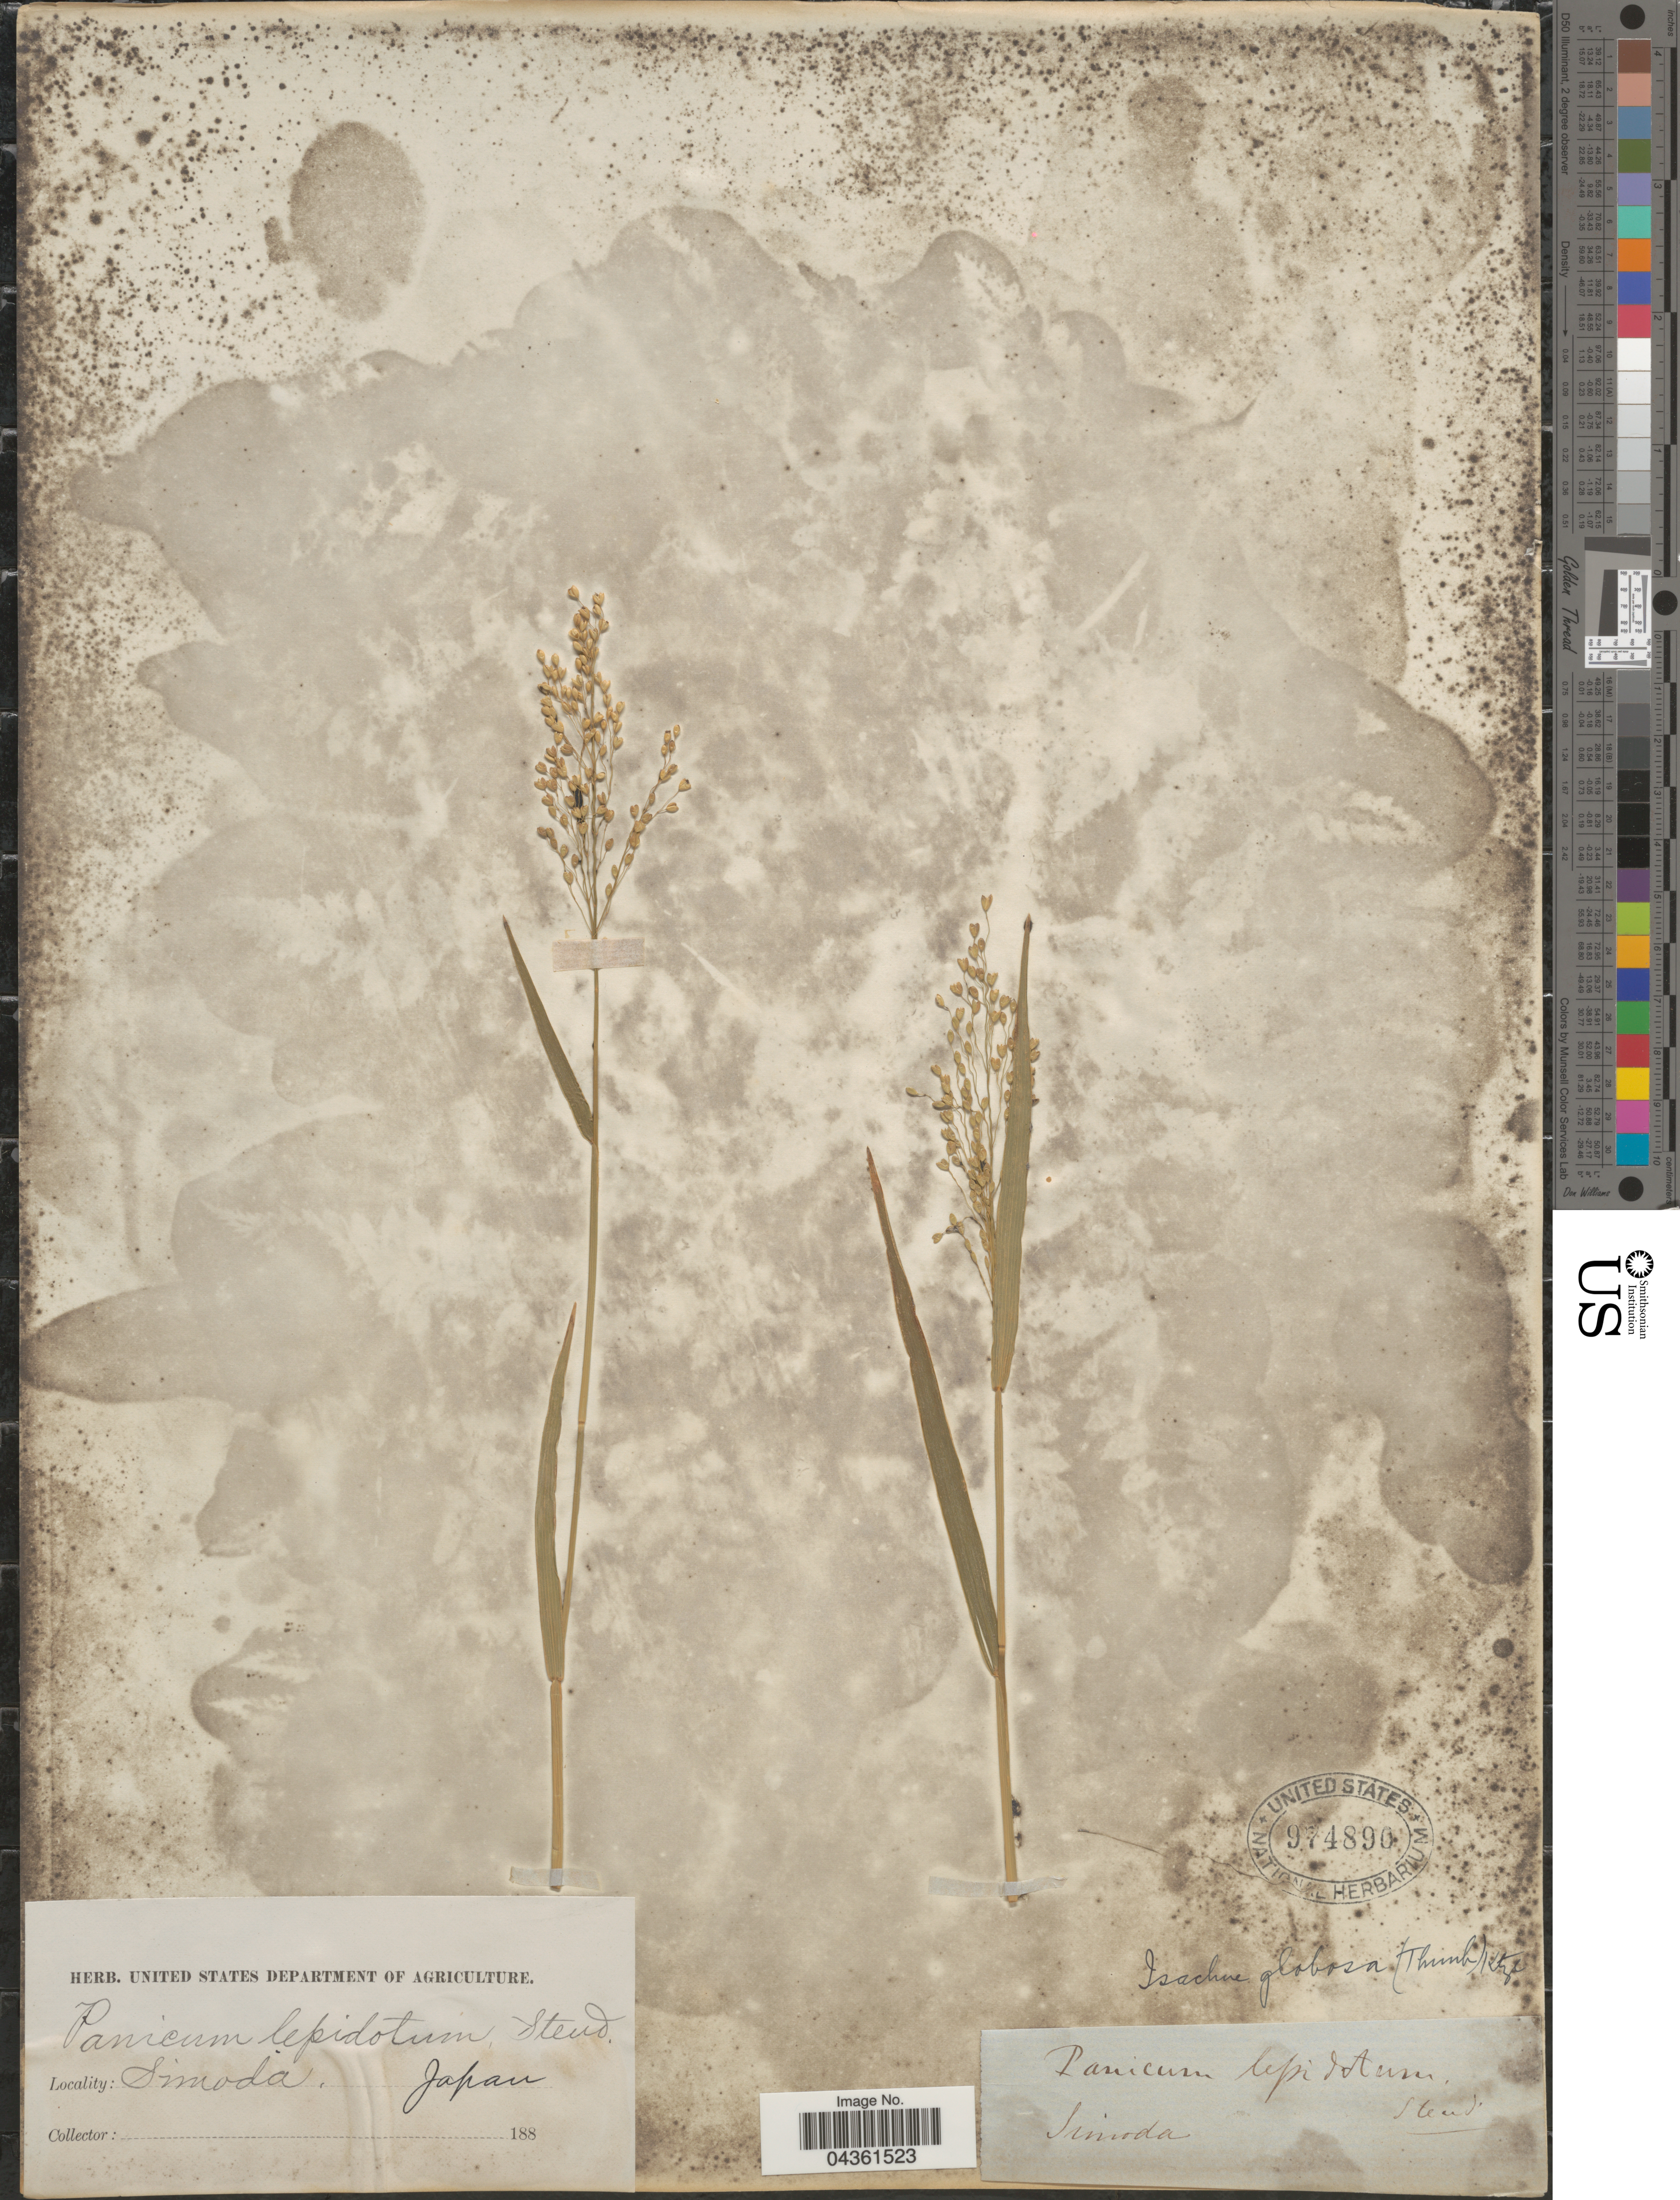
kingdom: Plantae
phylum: Tracheophyta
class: Liliopsida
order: Poales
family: Poaceae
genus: Isachne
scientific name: Isachne globosa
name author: (Thunb.) Kuntze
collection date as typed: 188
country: Japan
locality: Simoda.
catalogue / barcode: US 974890